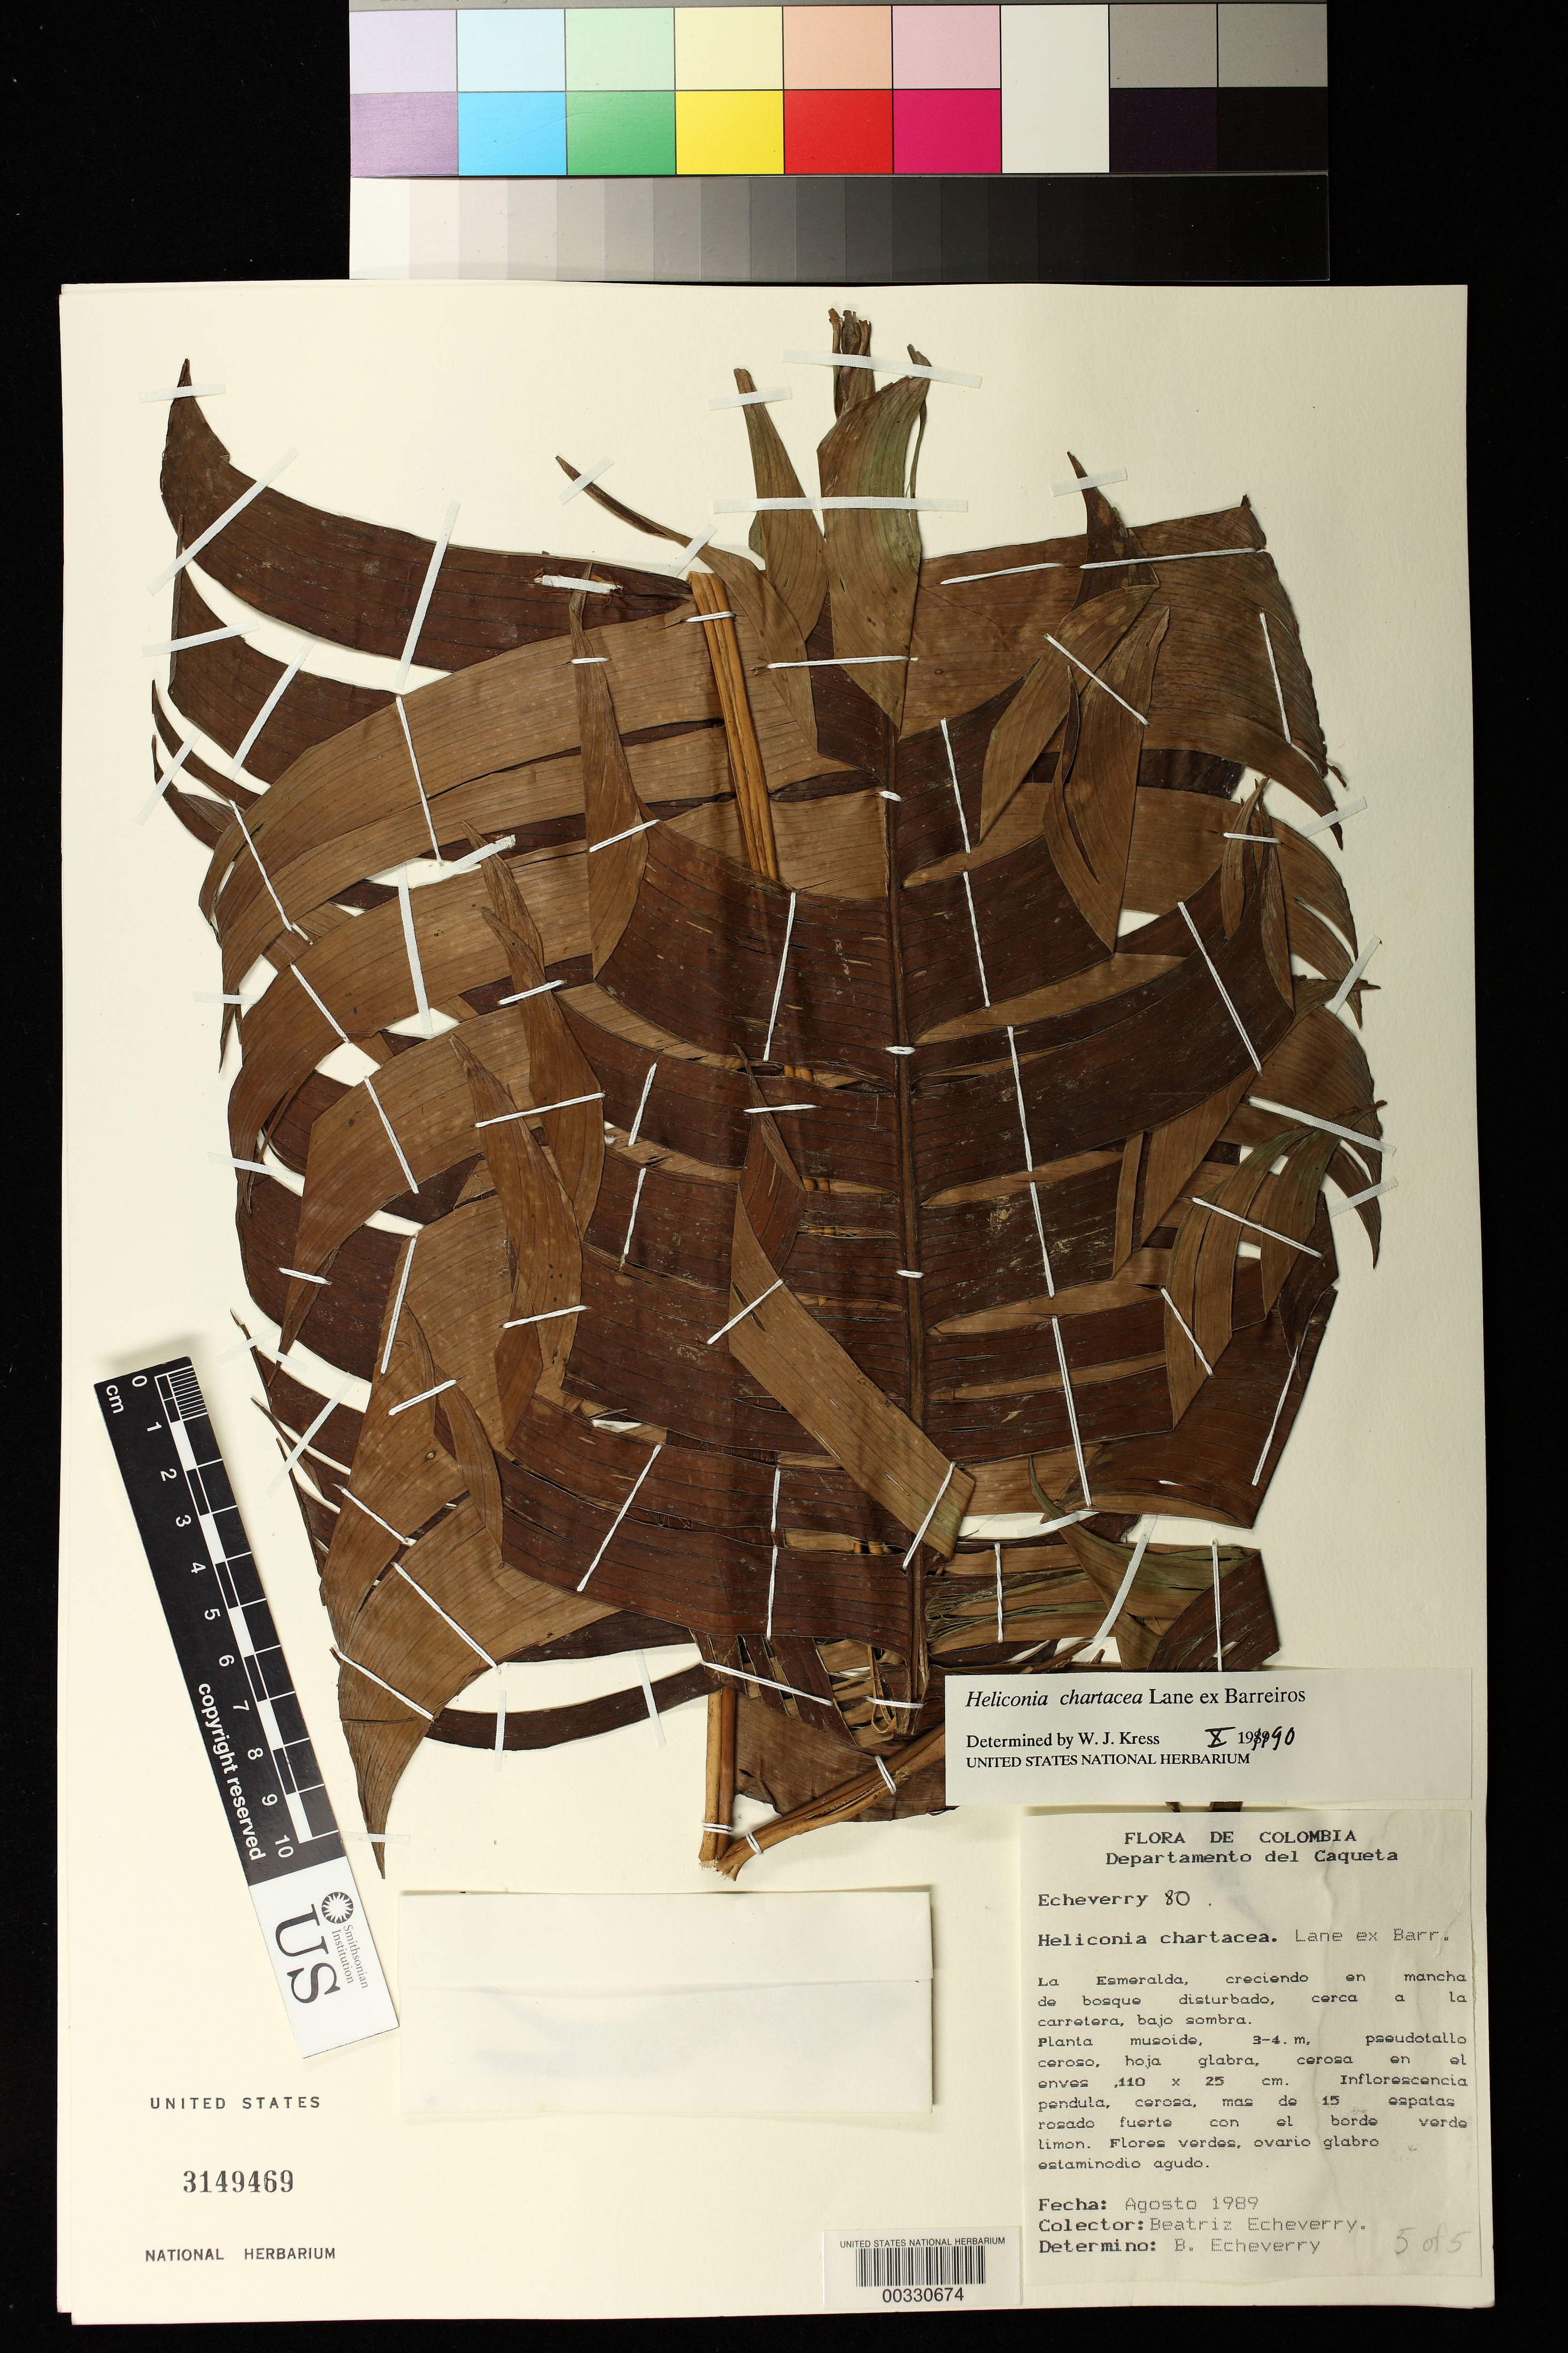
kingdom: Plantae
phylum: Tracheophyta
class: Liliopsida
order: Zingiberales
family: Heliconiaceae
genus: Heliconia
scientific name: Heliconia chartacea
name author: Lane ex Barreiros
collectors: B. Echeverry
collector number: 80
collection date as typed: Aug 1989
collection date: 1989-08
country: Colombia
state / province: Caquetá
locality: La Esmeralda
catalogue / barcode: US 3149469